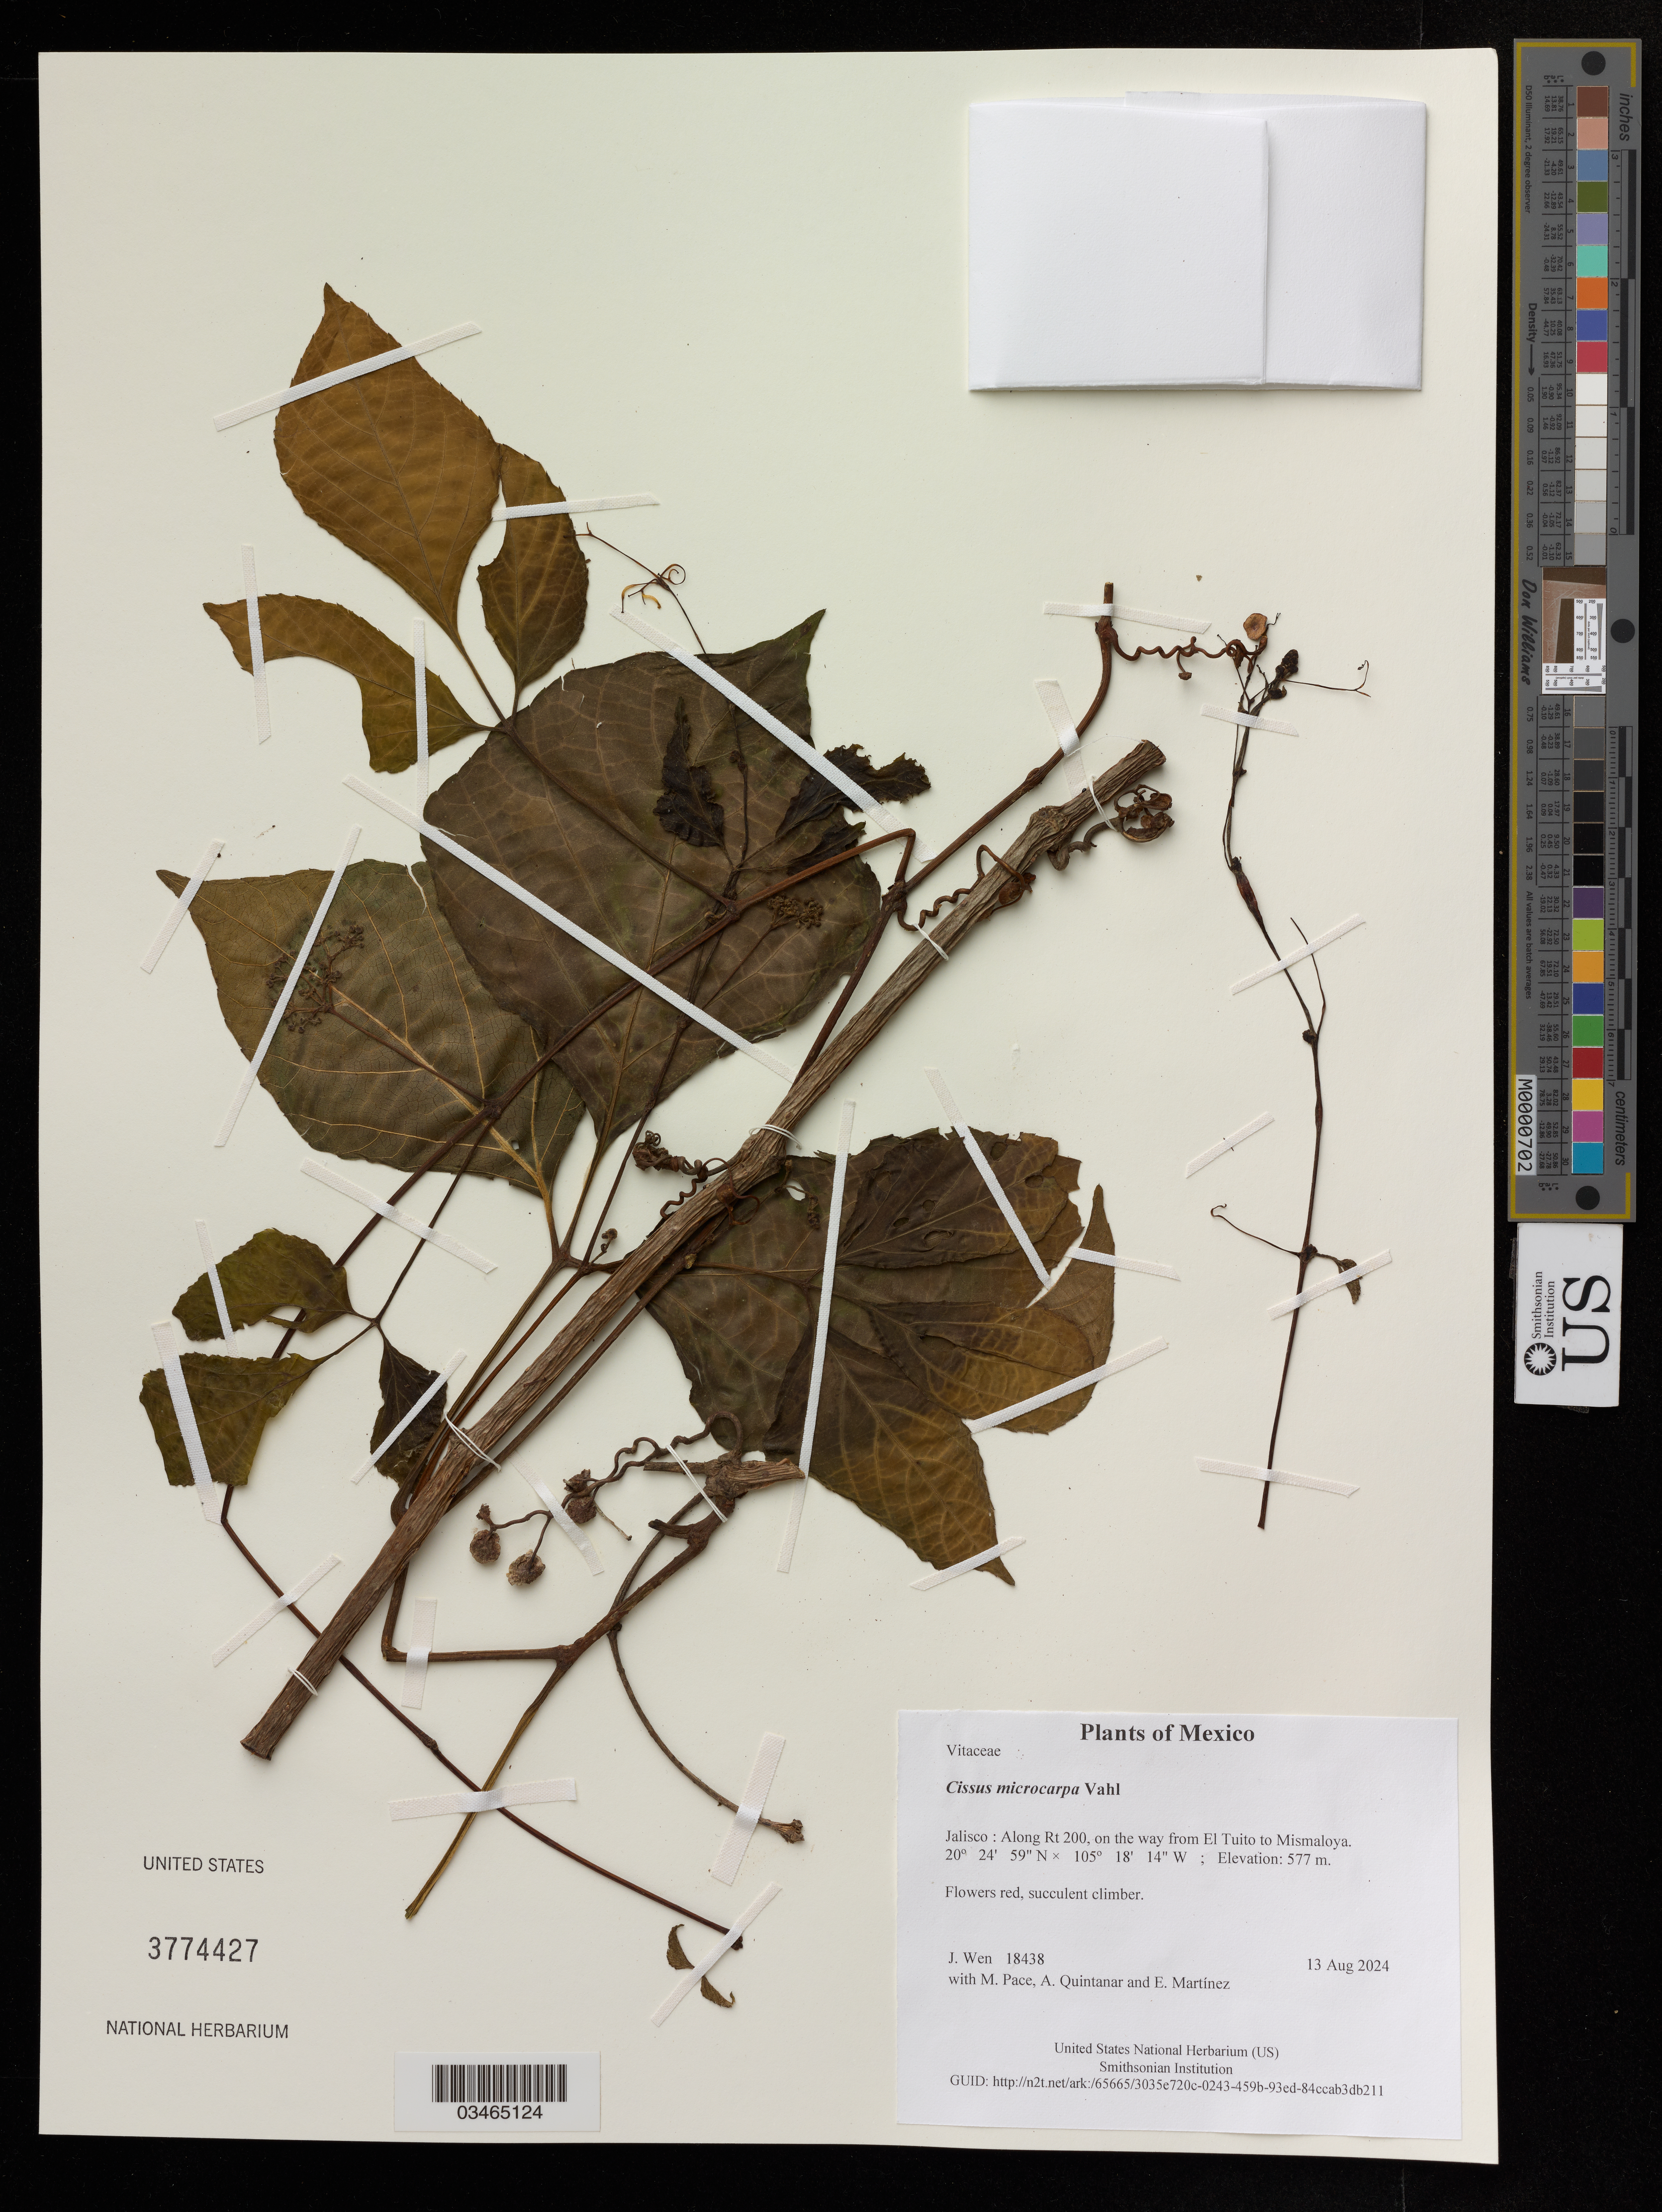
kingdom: Plantae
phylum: Tracheophyta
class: Magnoliopsida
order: Vitales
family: Vitaceae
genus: Cissus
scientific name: Cissus microcarpa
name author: Vahl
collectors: J. Wen, M. Pace, A. Quintanar & E. Martínez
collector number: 18438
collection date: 2024-08-13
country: Mexico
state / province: Jalisco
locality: Along Rt 200, on the way from El Tuito to Mismaloya.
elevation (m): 577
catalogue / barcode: US 3774427